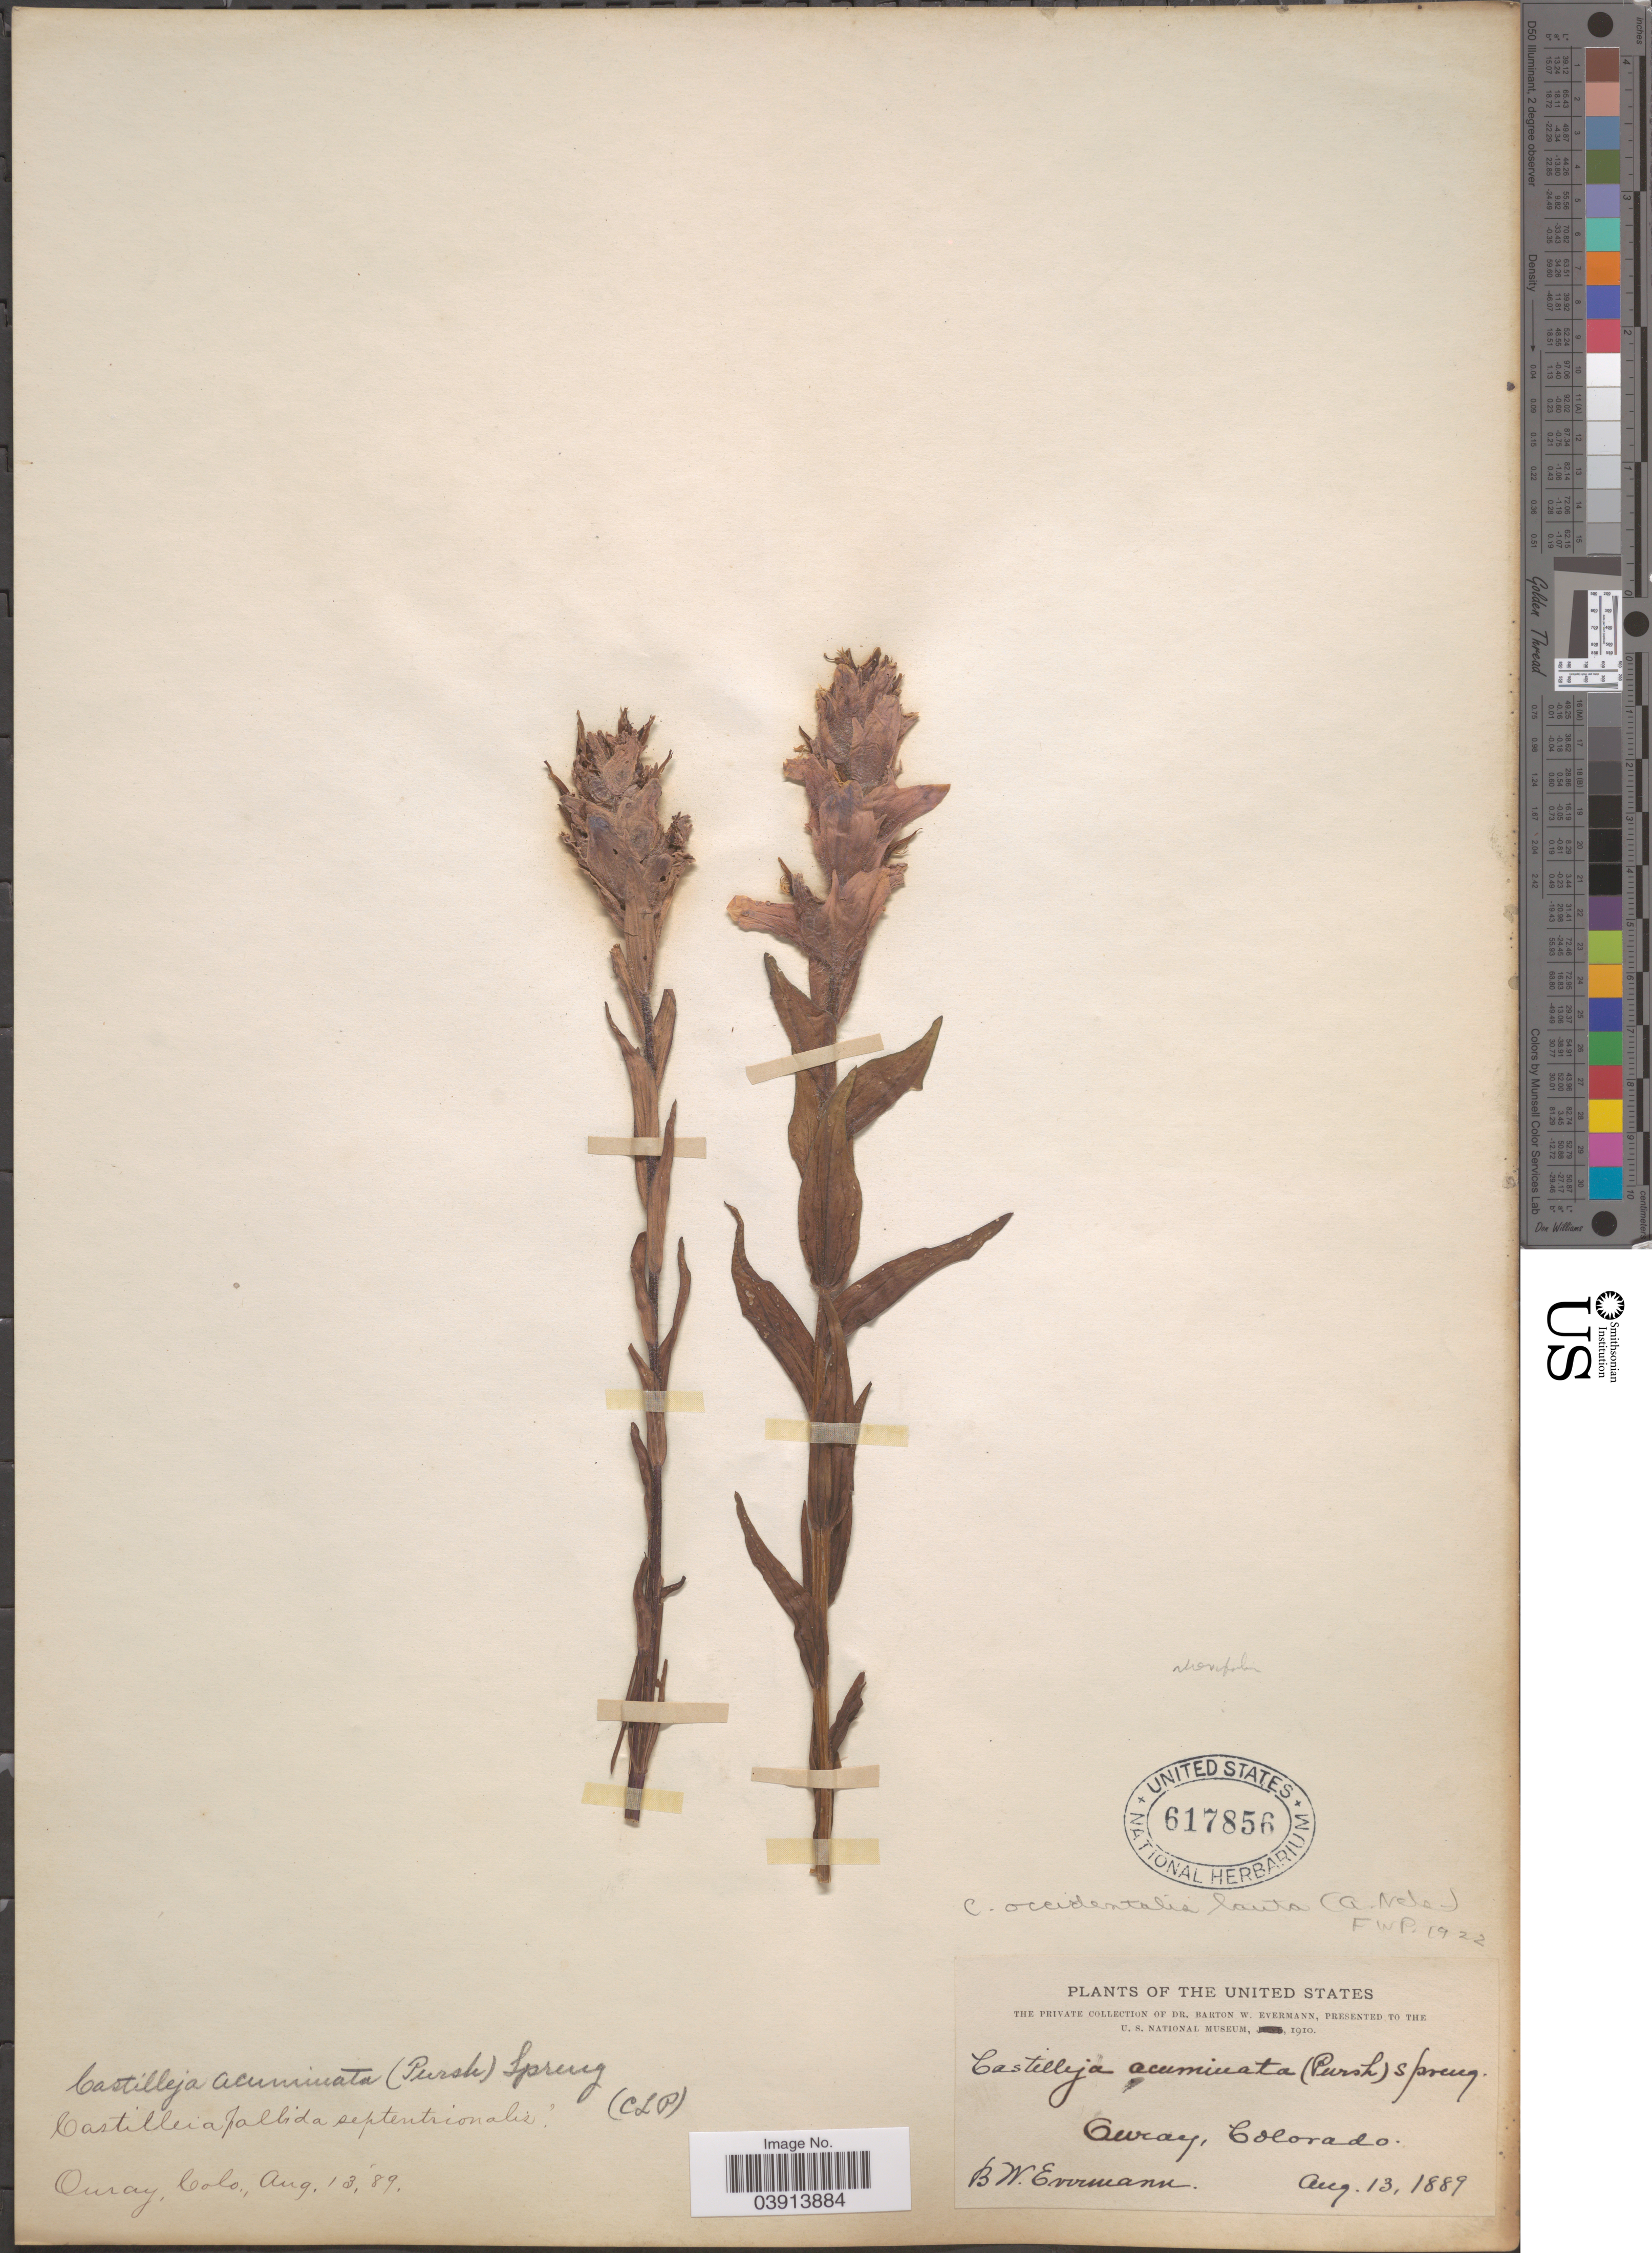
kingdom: Plantae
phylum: Tracheophyta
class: Magnoliopsida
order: Lamiales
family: Orobanchaceae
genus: Castilleja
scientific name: Castilleja rhexiifolia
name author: Rydb.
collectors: B. W. Evermann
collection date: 1889-08-13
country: United States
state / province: Colorado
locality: Ouray.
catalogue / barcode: US 617856